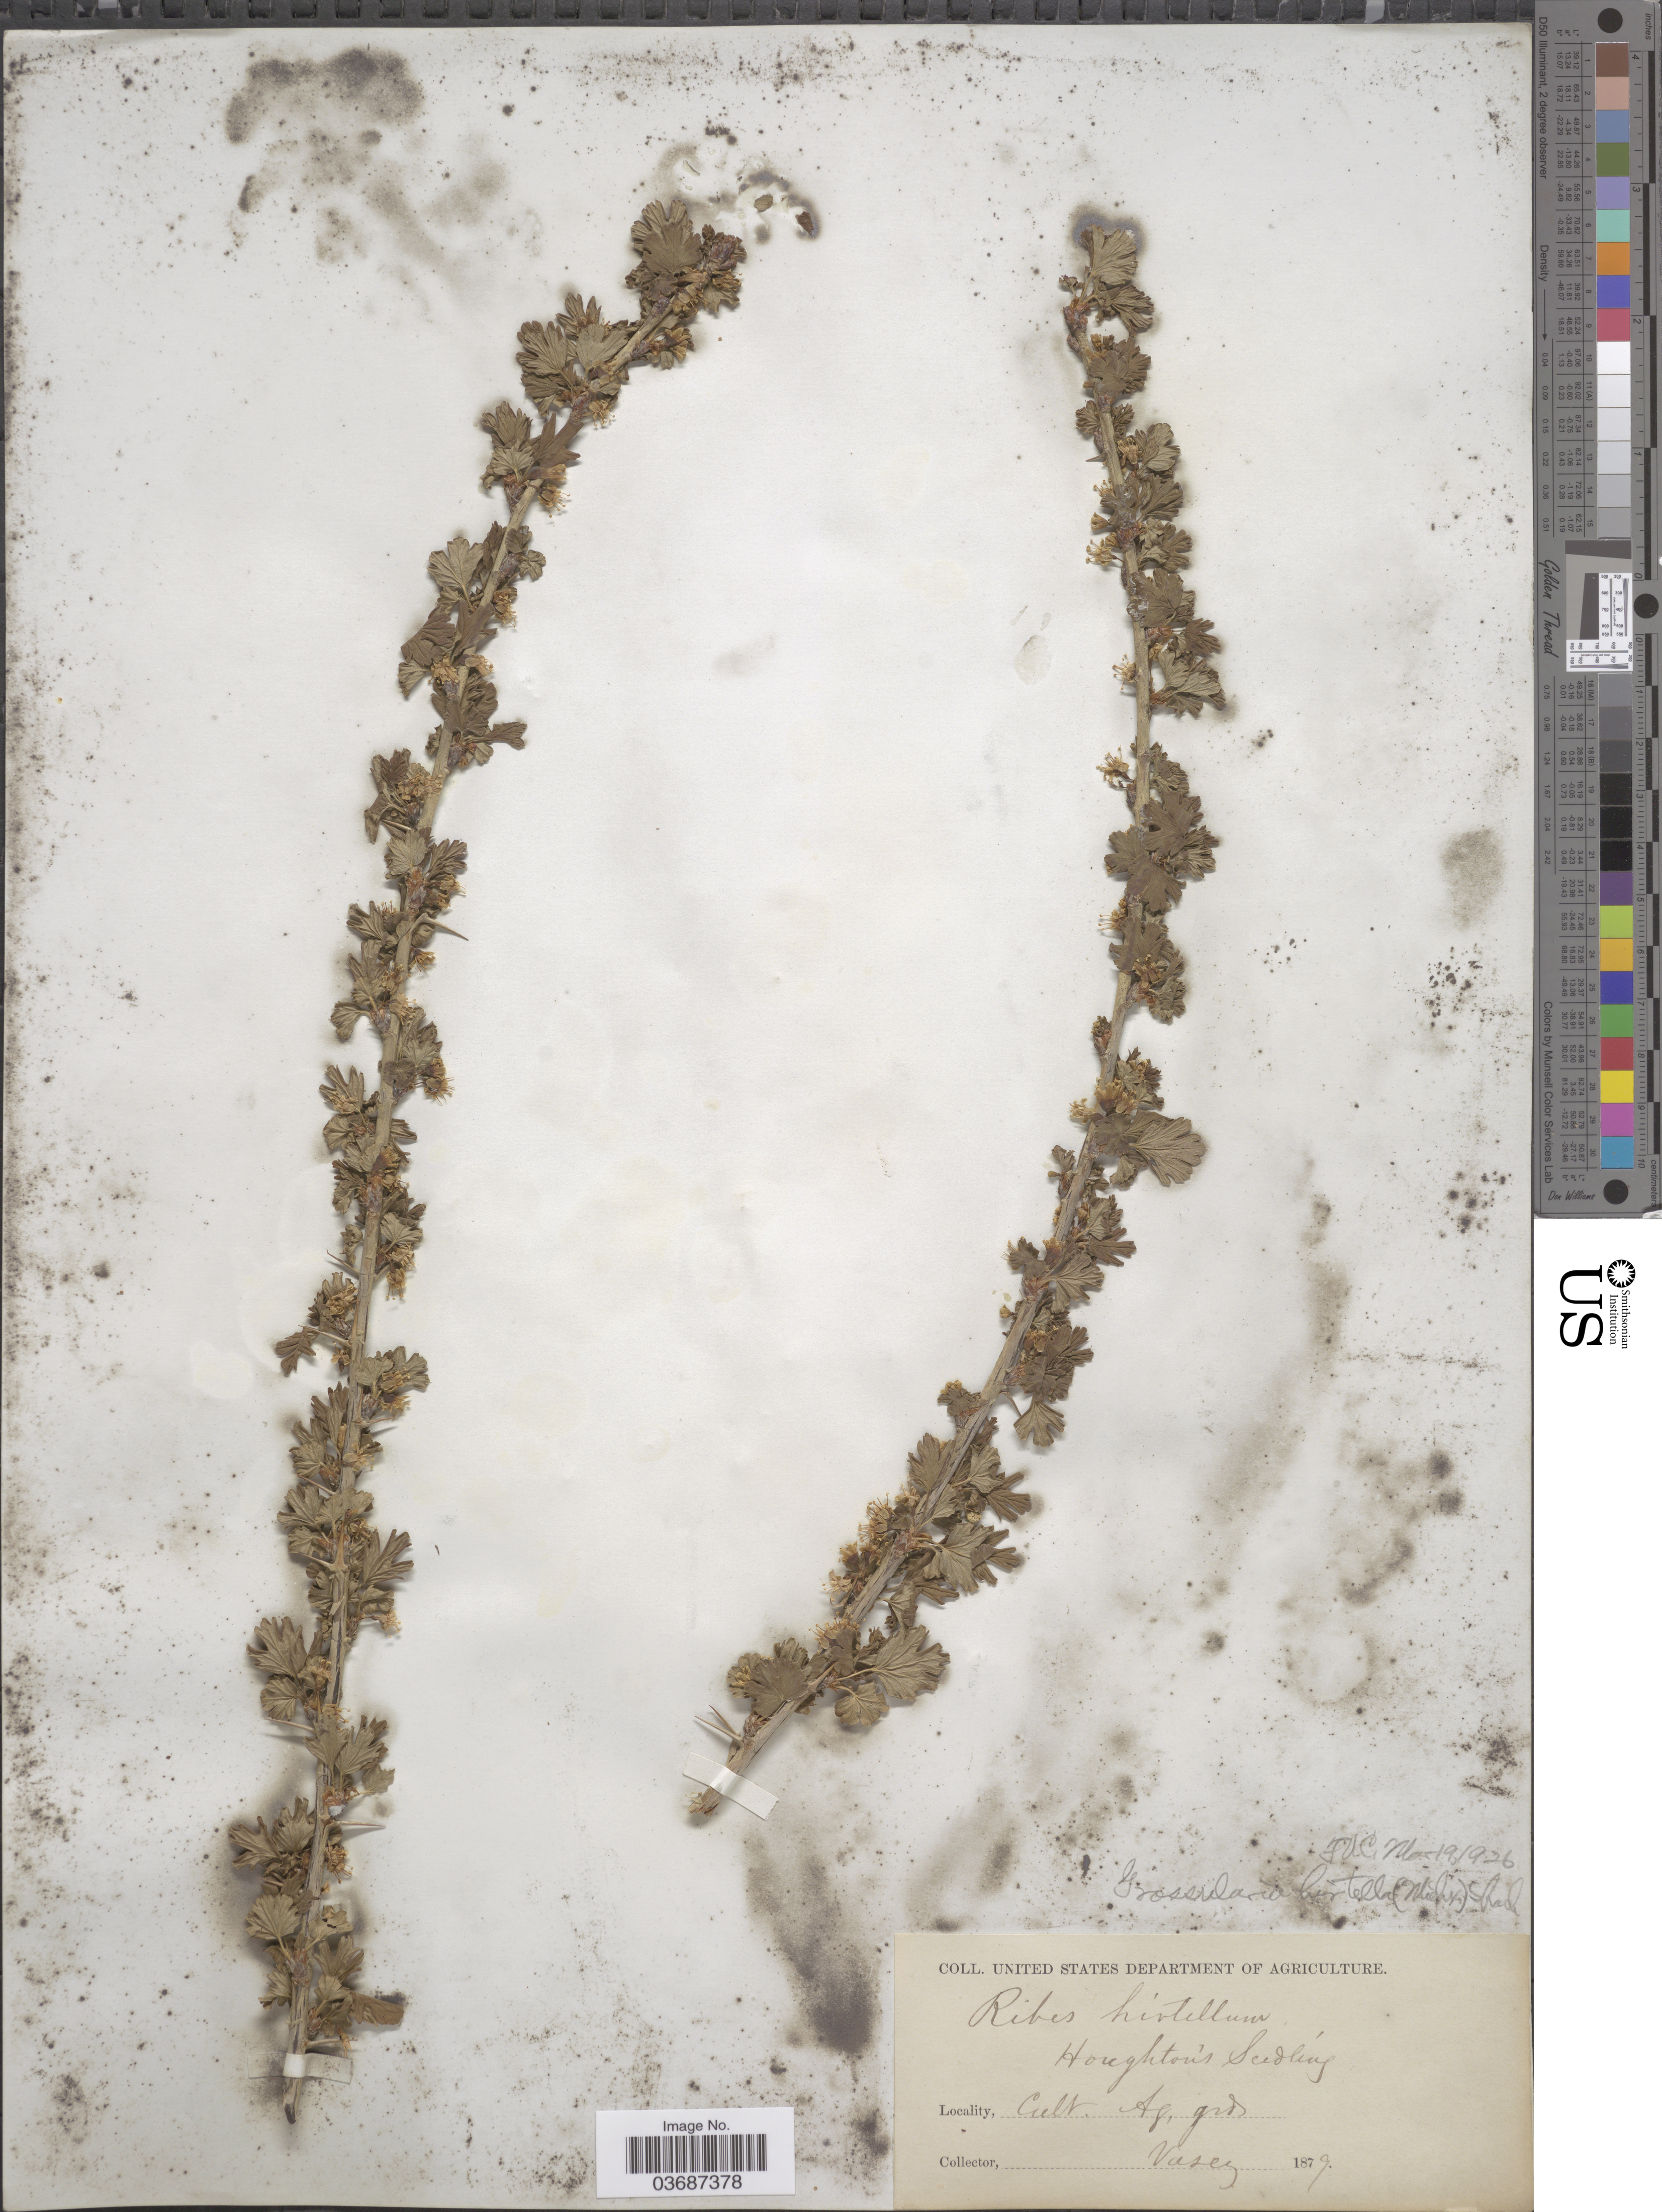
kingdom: Plantae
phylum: Tracheophyta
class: Magnoliopsida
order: Saxifragales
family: Grossulariaceae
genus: Ribes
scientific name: Ribes hirtellum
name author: Michx.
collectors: Vasey, --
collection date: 1879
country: United States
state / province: District of Columbia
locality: Ag. grds.